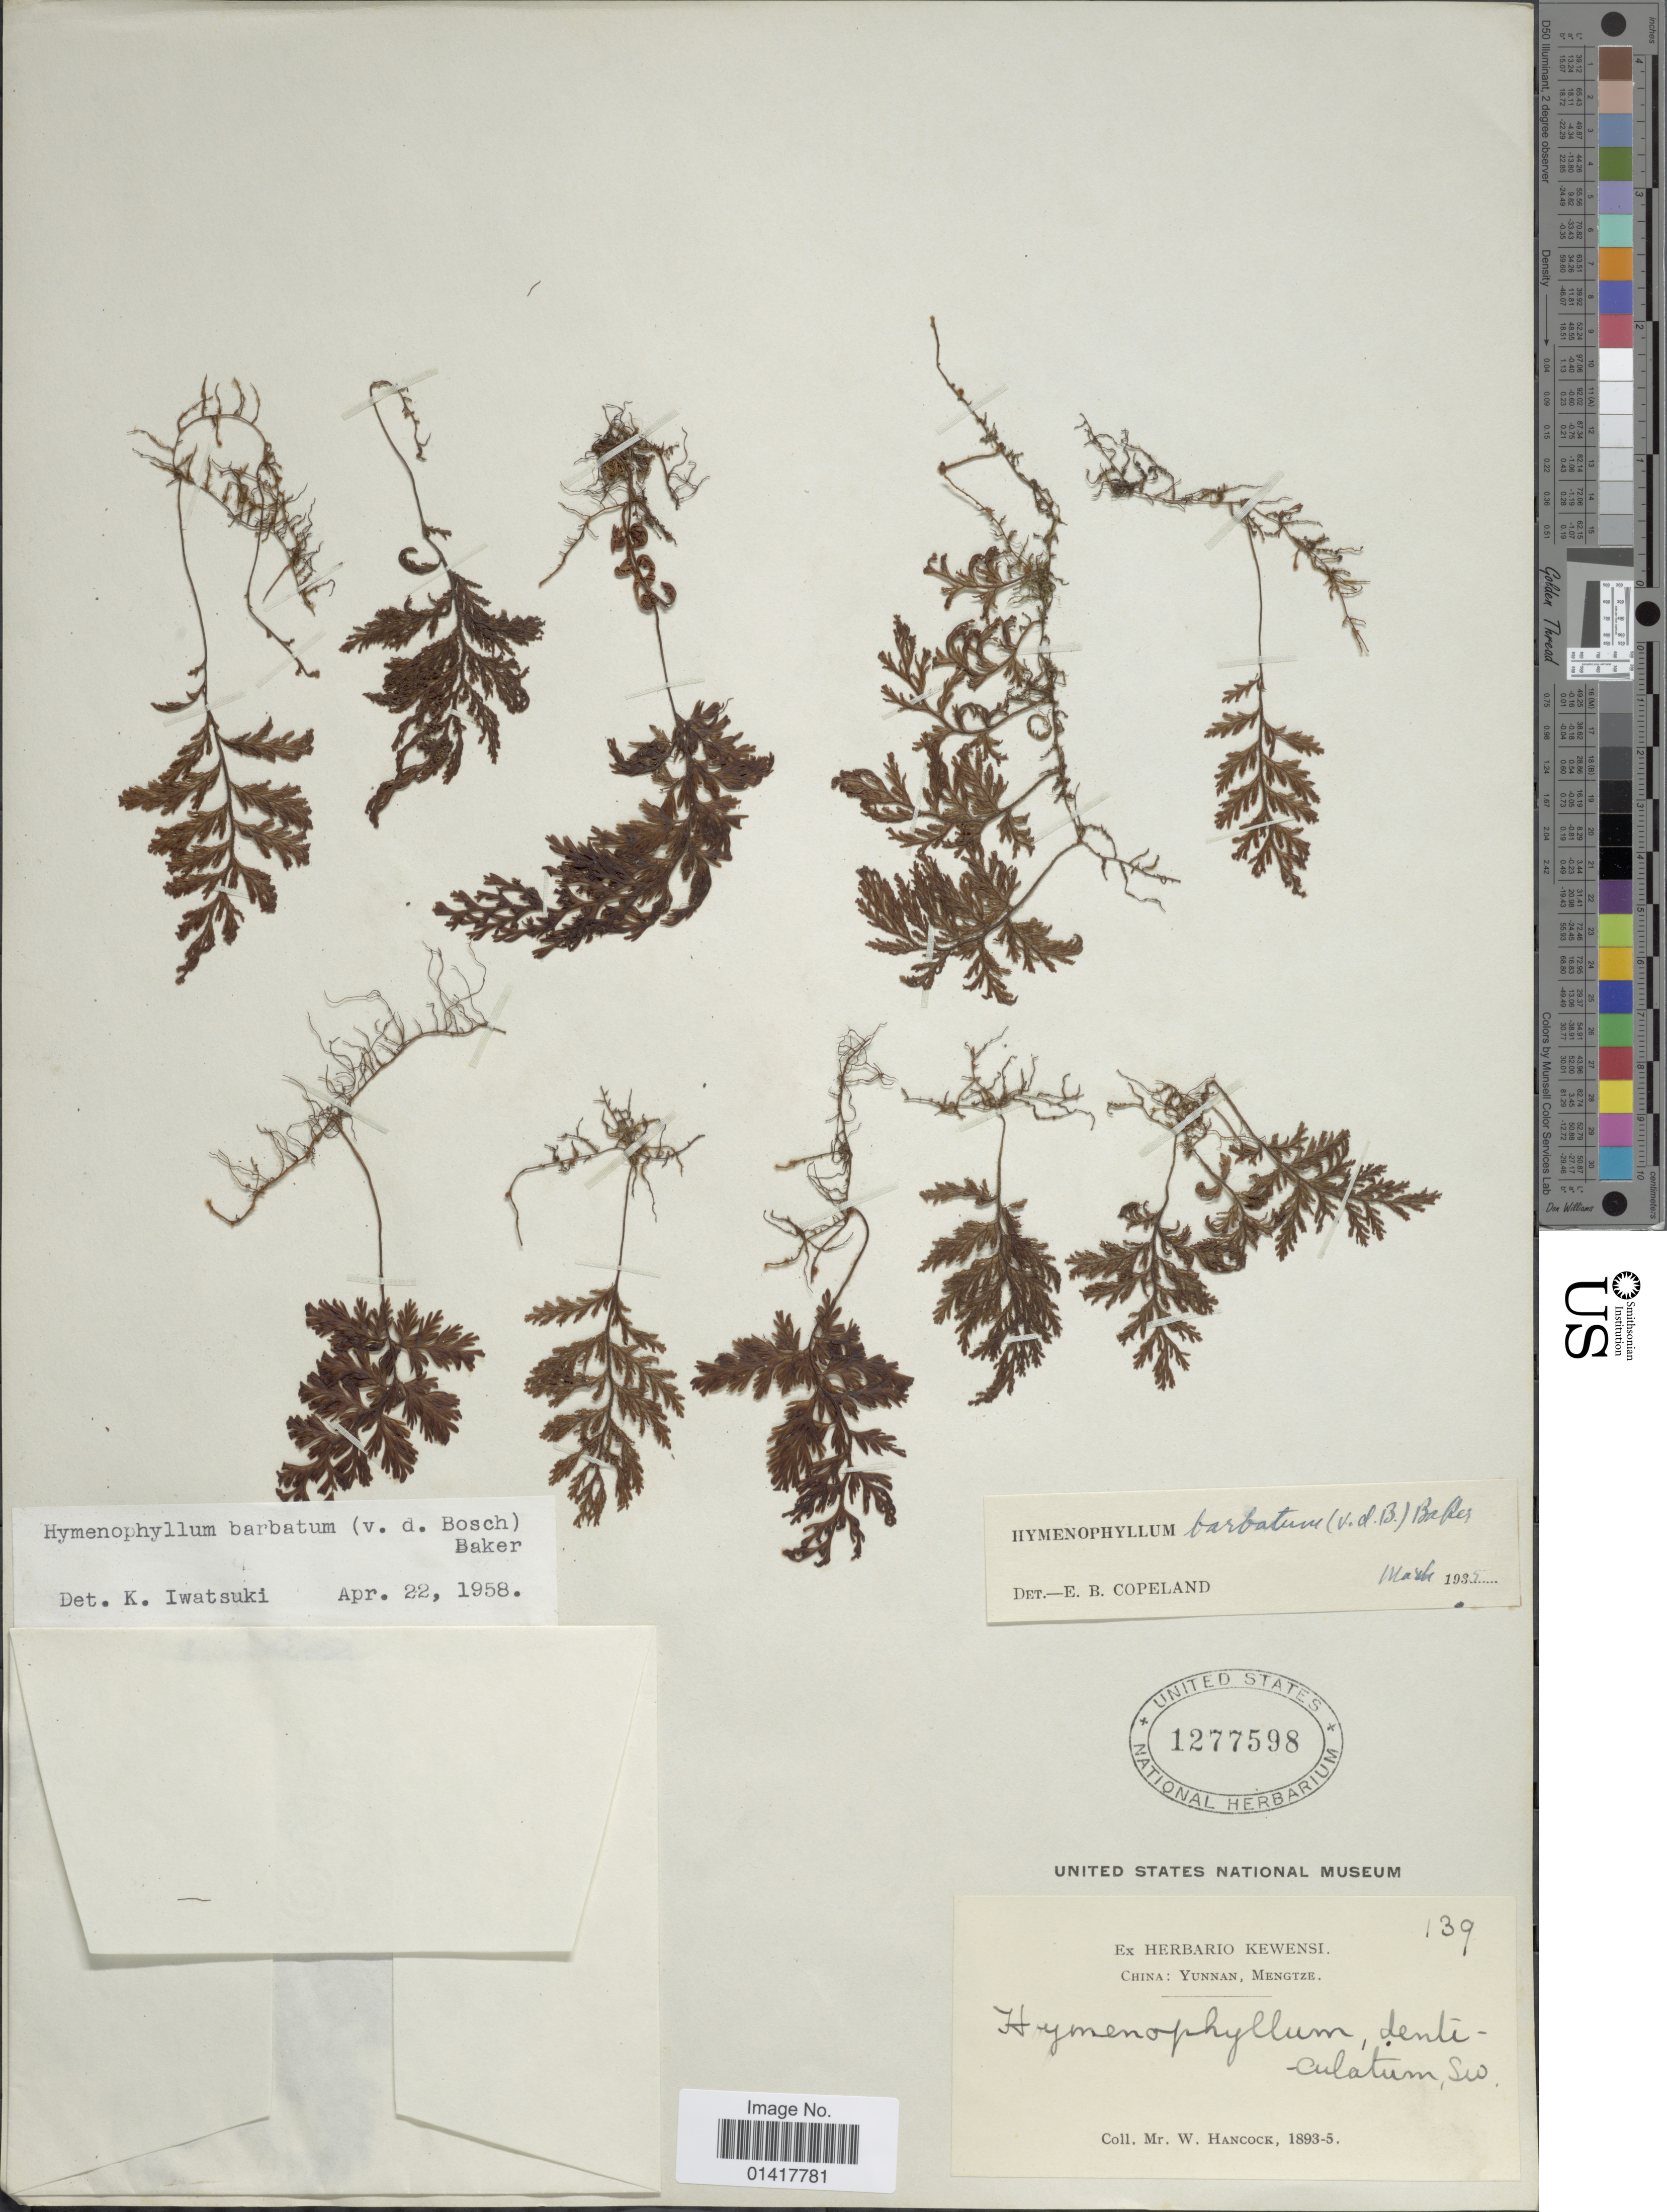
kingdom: Plantae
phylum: Tracheophyta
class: Polypodiopsida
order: Hymenophyllales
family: Hymenophyllaceae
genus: Hymenophyllum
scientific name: Hymenophyllum barbatum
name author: (Bosch) Baker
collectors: W. Hancock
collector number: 139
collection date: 1893/1895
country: China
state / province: Yunnan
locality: Mengtze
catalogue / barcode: US 1277598